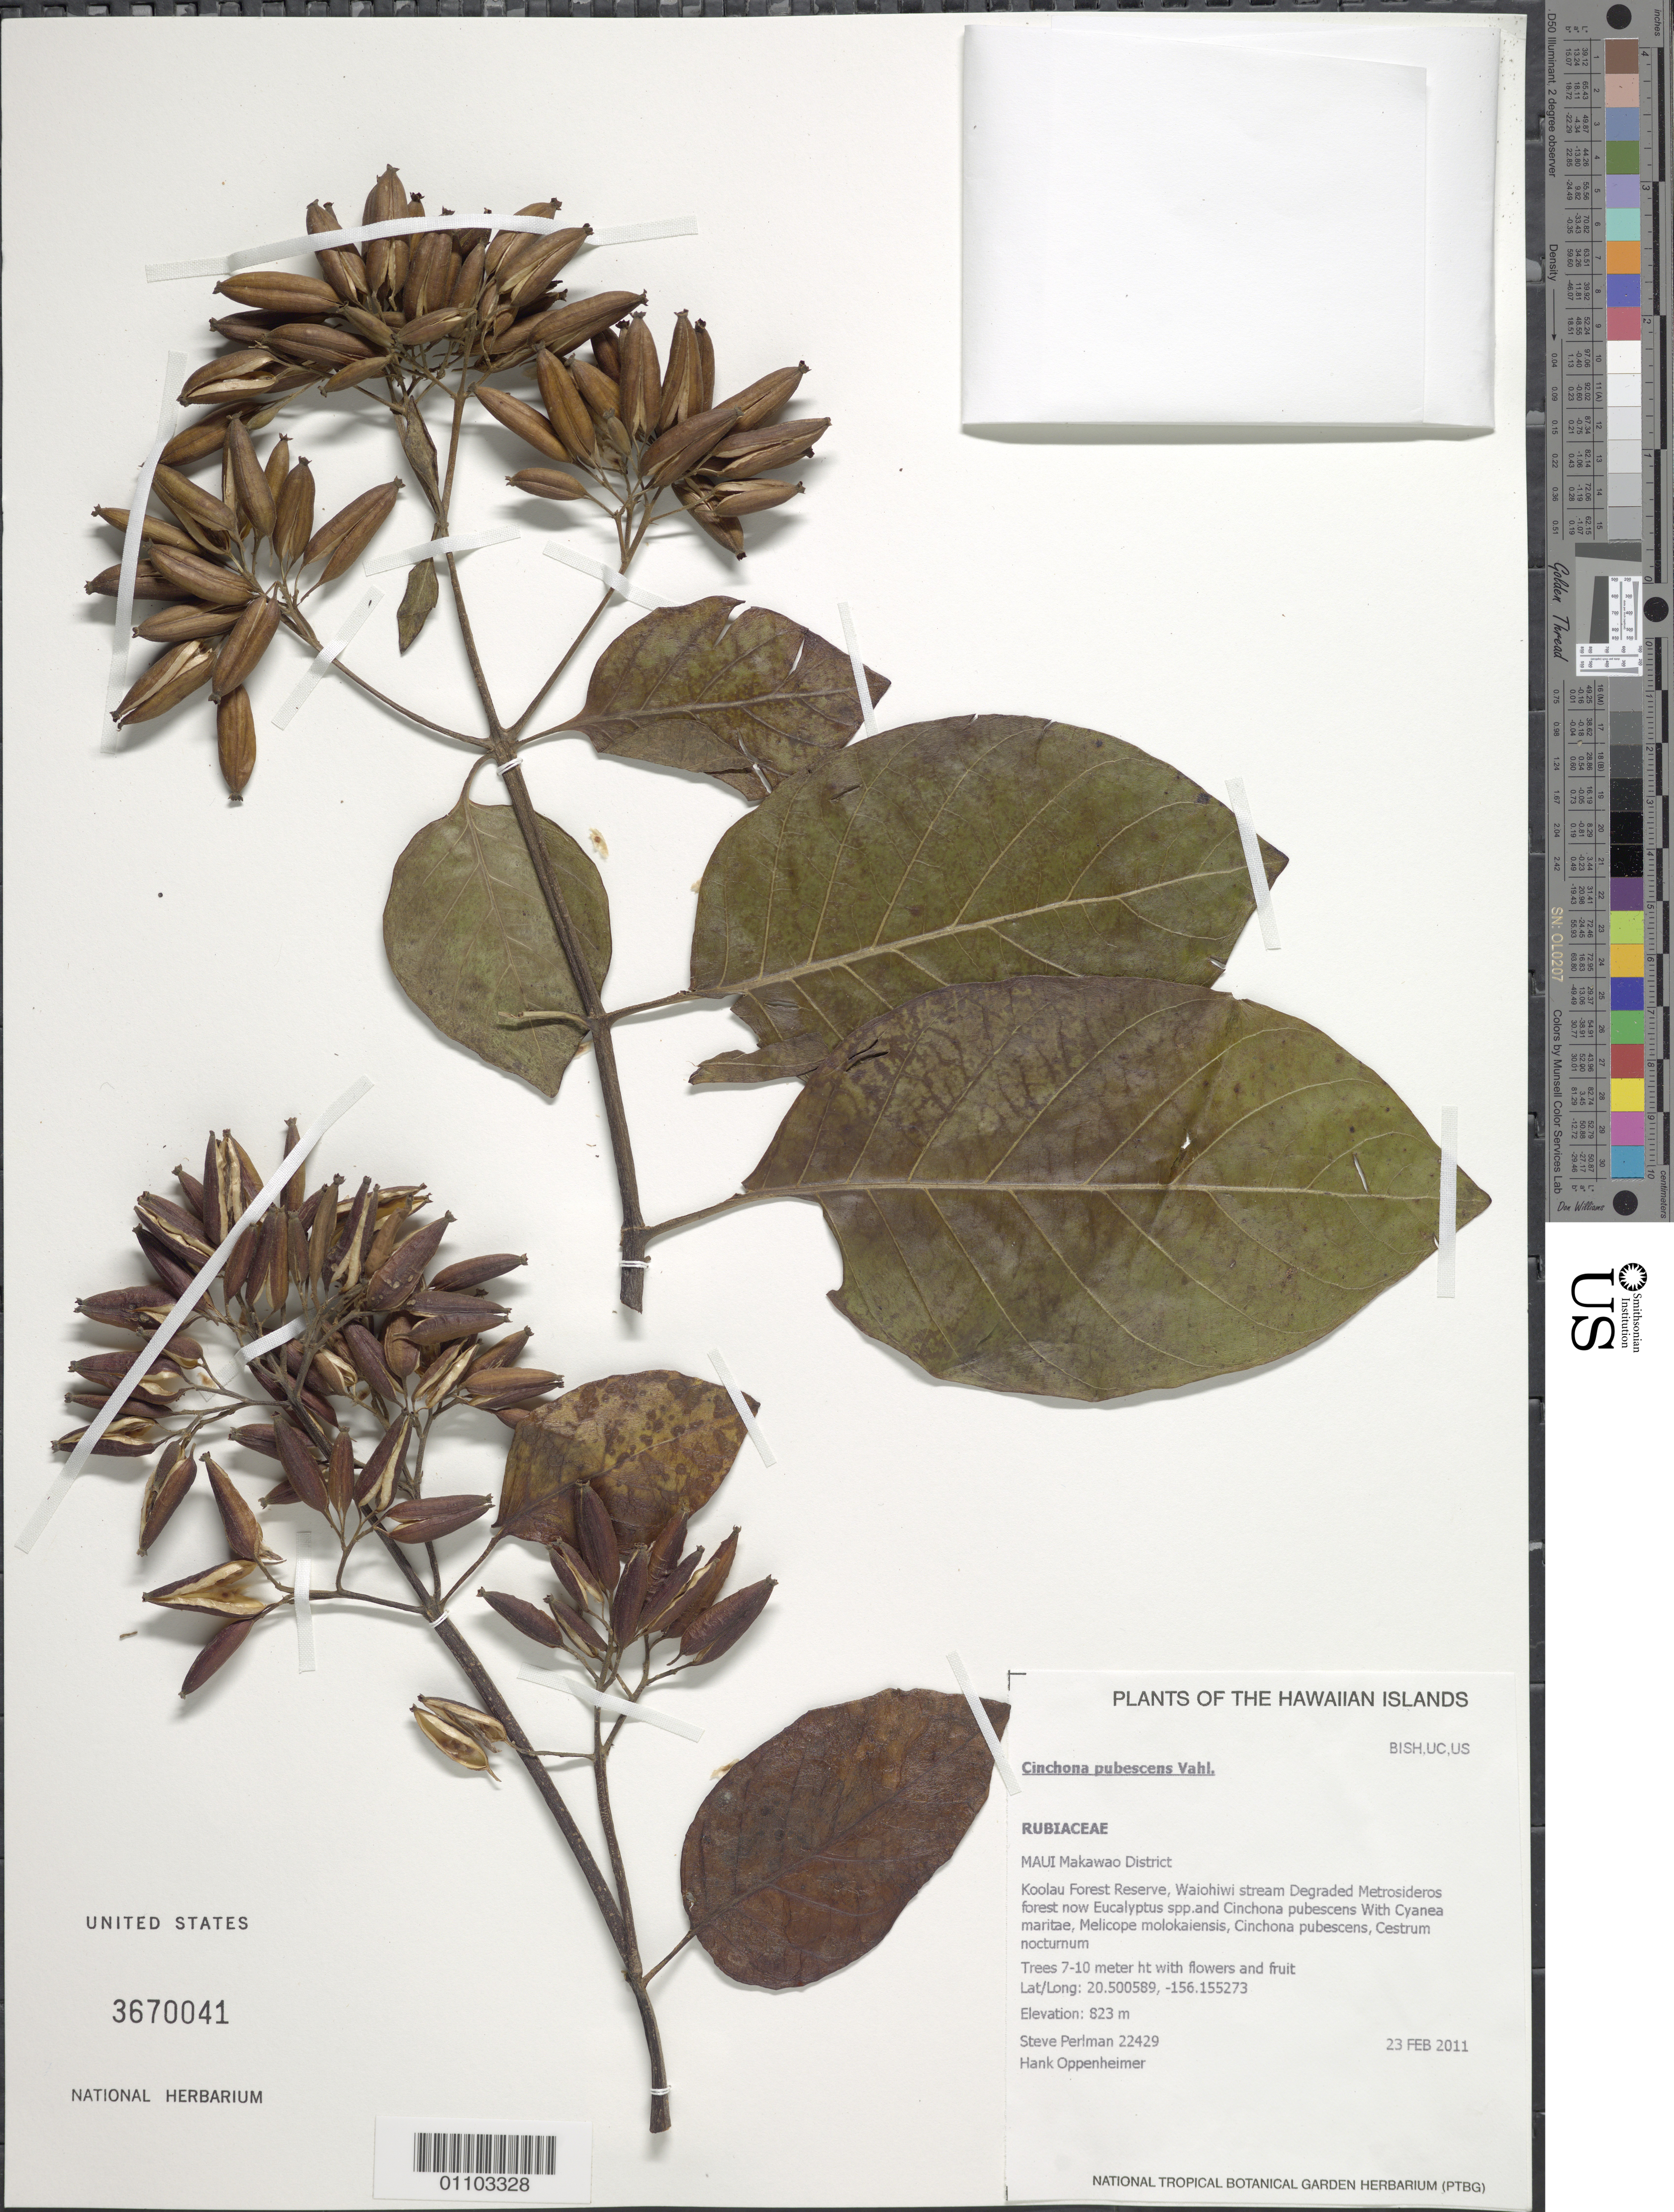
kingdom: Plantae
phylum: Tracheophyta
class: Magnoliopsida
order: Gentianales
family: Rubiaceae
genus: Cinchona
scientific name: Cinchona pubescens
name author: Vahl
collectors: S. P. Perlman & H. L. Oppenheimer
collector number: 22429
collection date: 2011-02-23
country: United States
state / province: Hawaii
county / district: Maui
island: Maui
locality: Koolau Rorest Reserve, Waiohiwi stream.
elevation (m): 823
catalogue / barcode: US 3670041